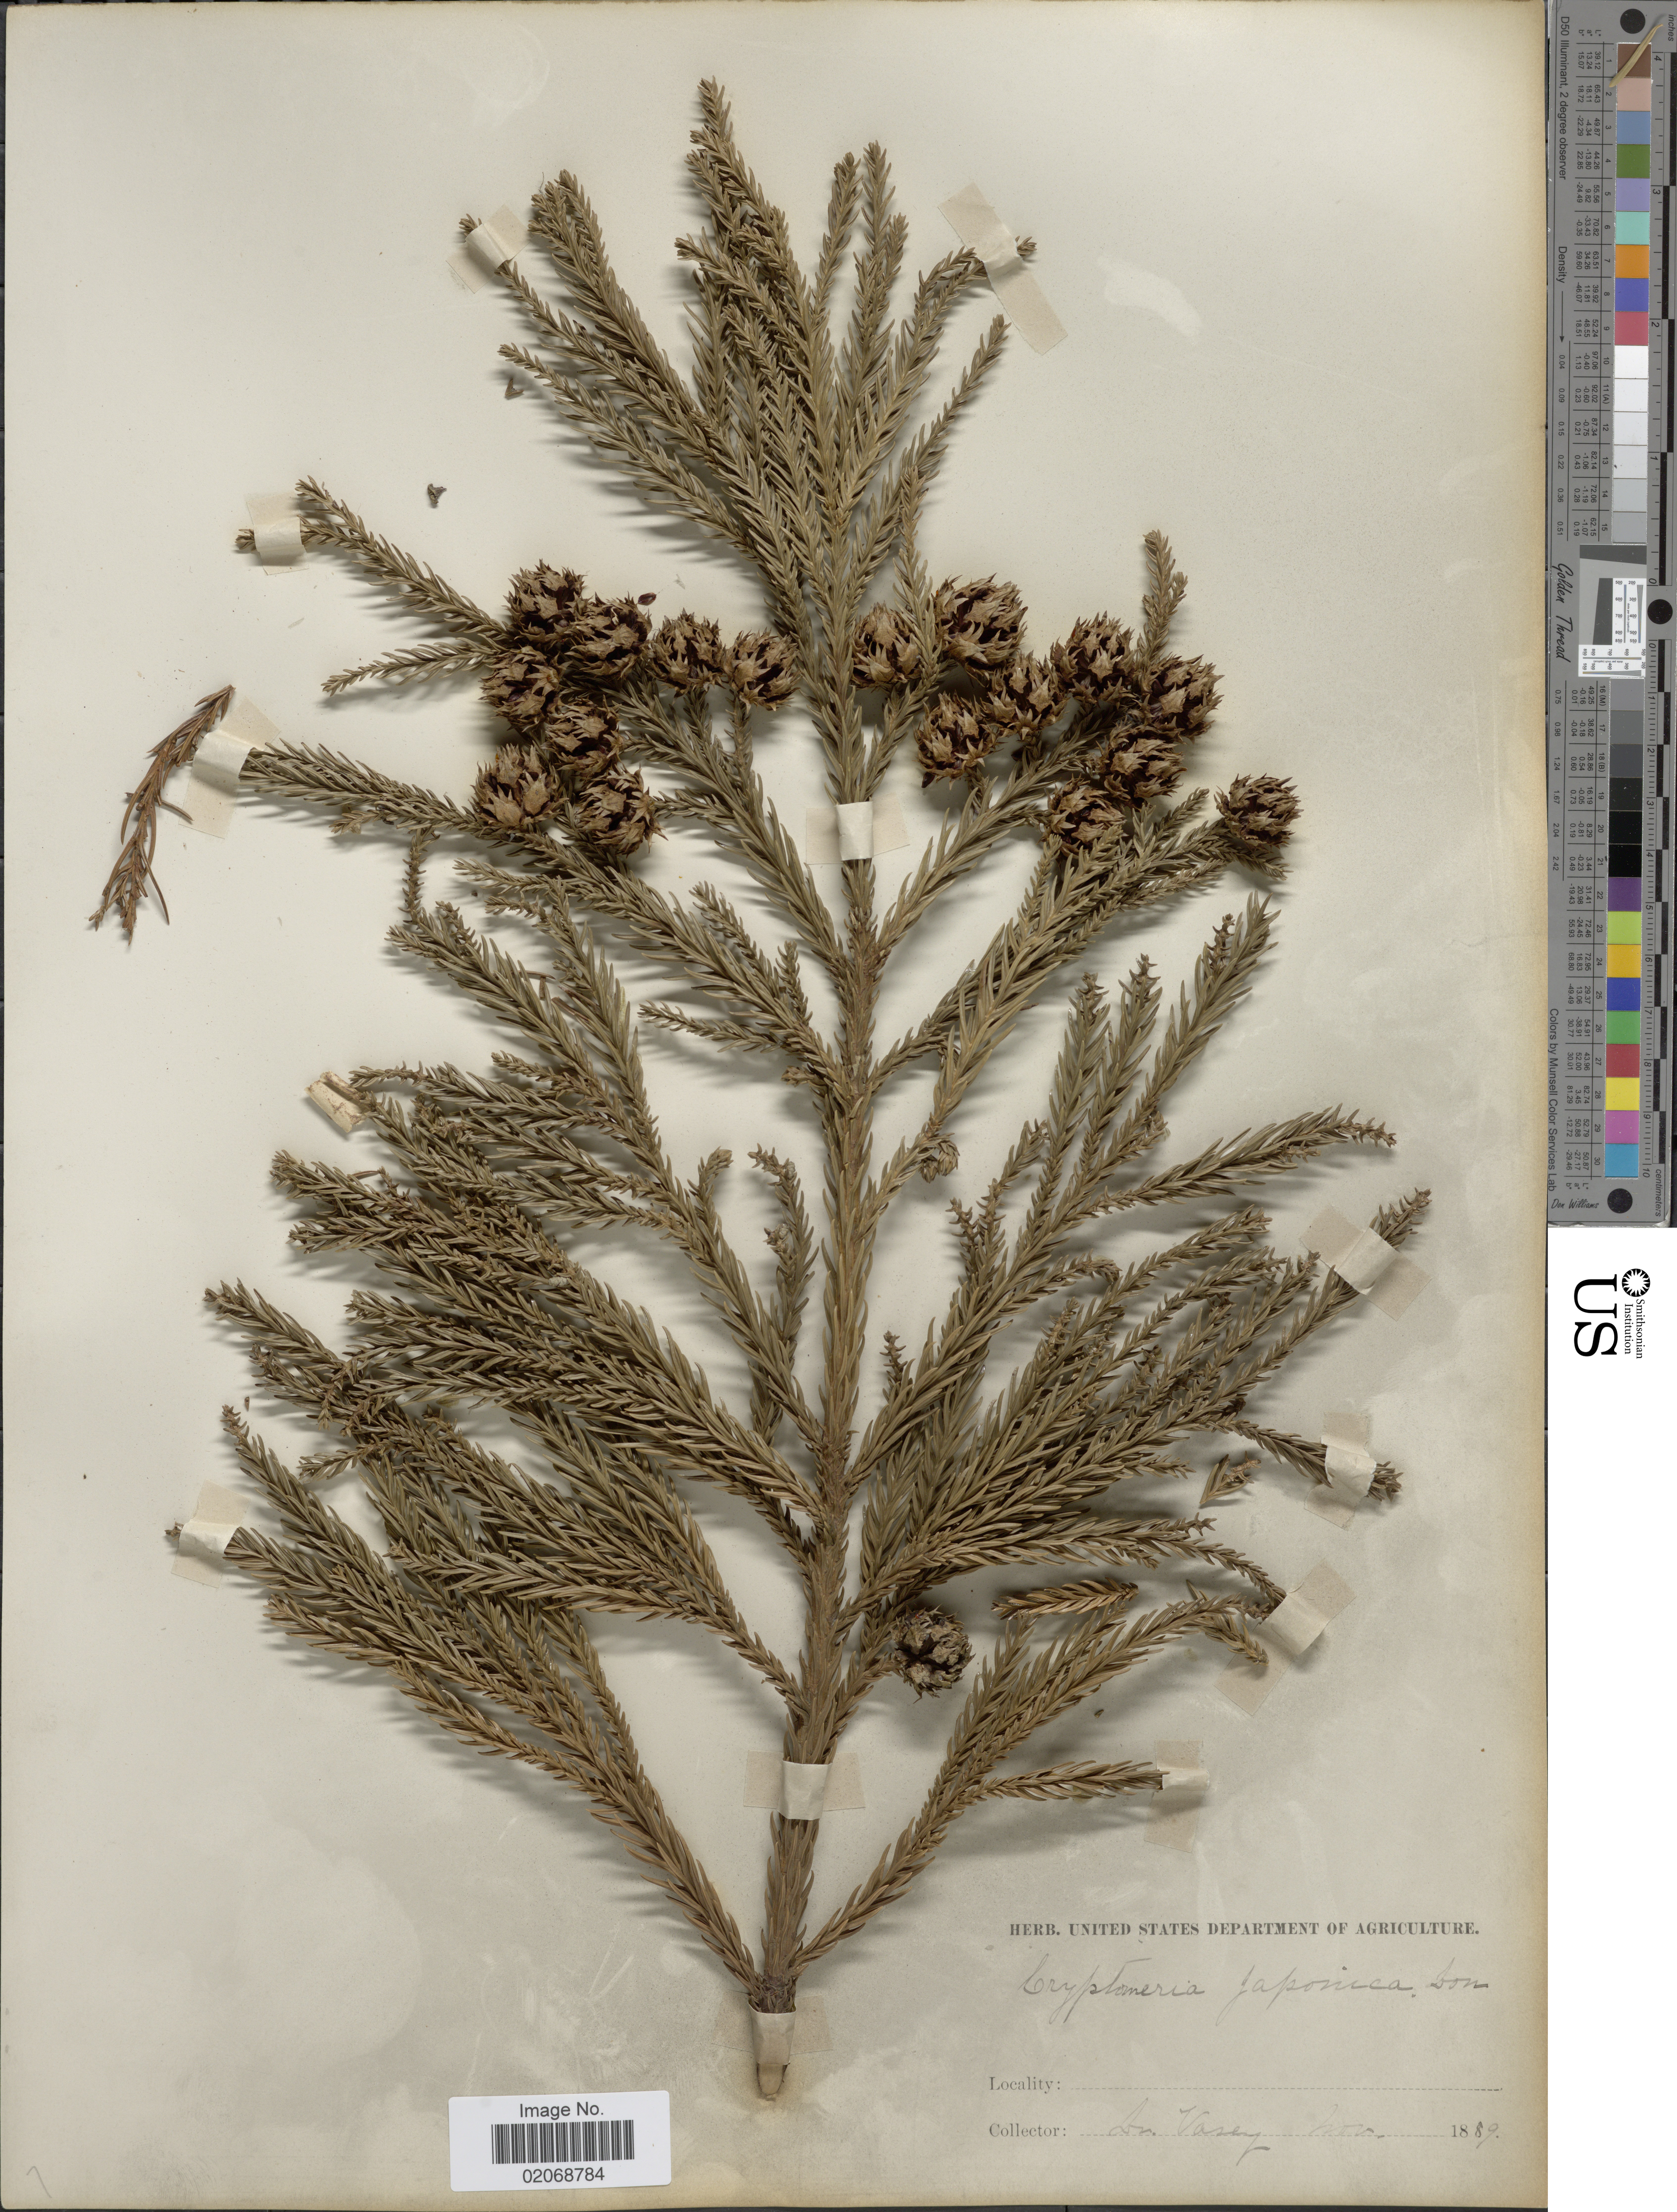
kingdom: Plantae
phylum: Tracheophyta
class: Pinopsida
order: Pinales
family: Cupressaceae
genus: Cryptomeria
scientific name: Cryptomeria japonica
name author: (Thunb. ex L. f.) D. Don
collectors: Vasey, --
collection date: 1889-11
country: United States